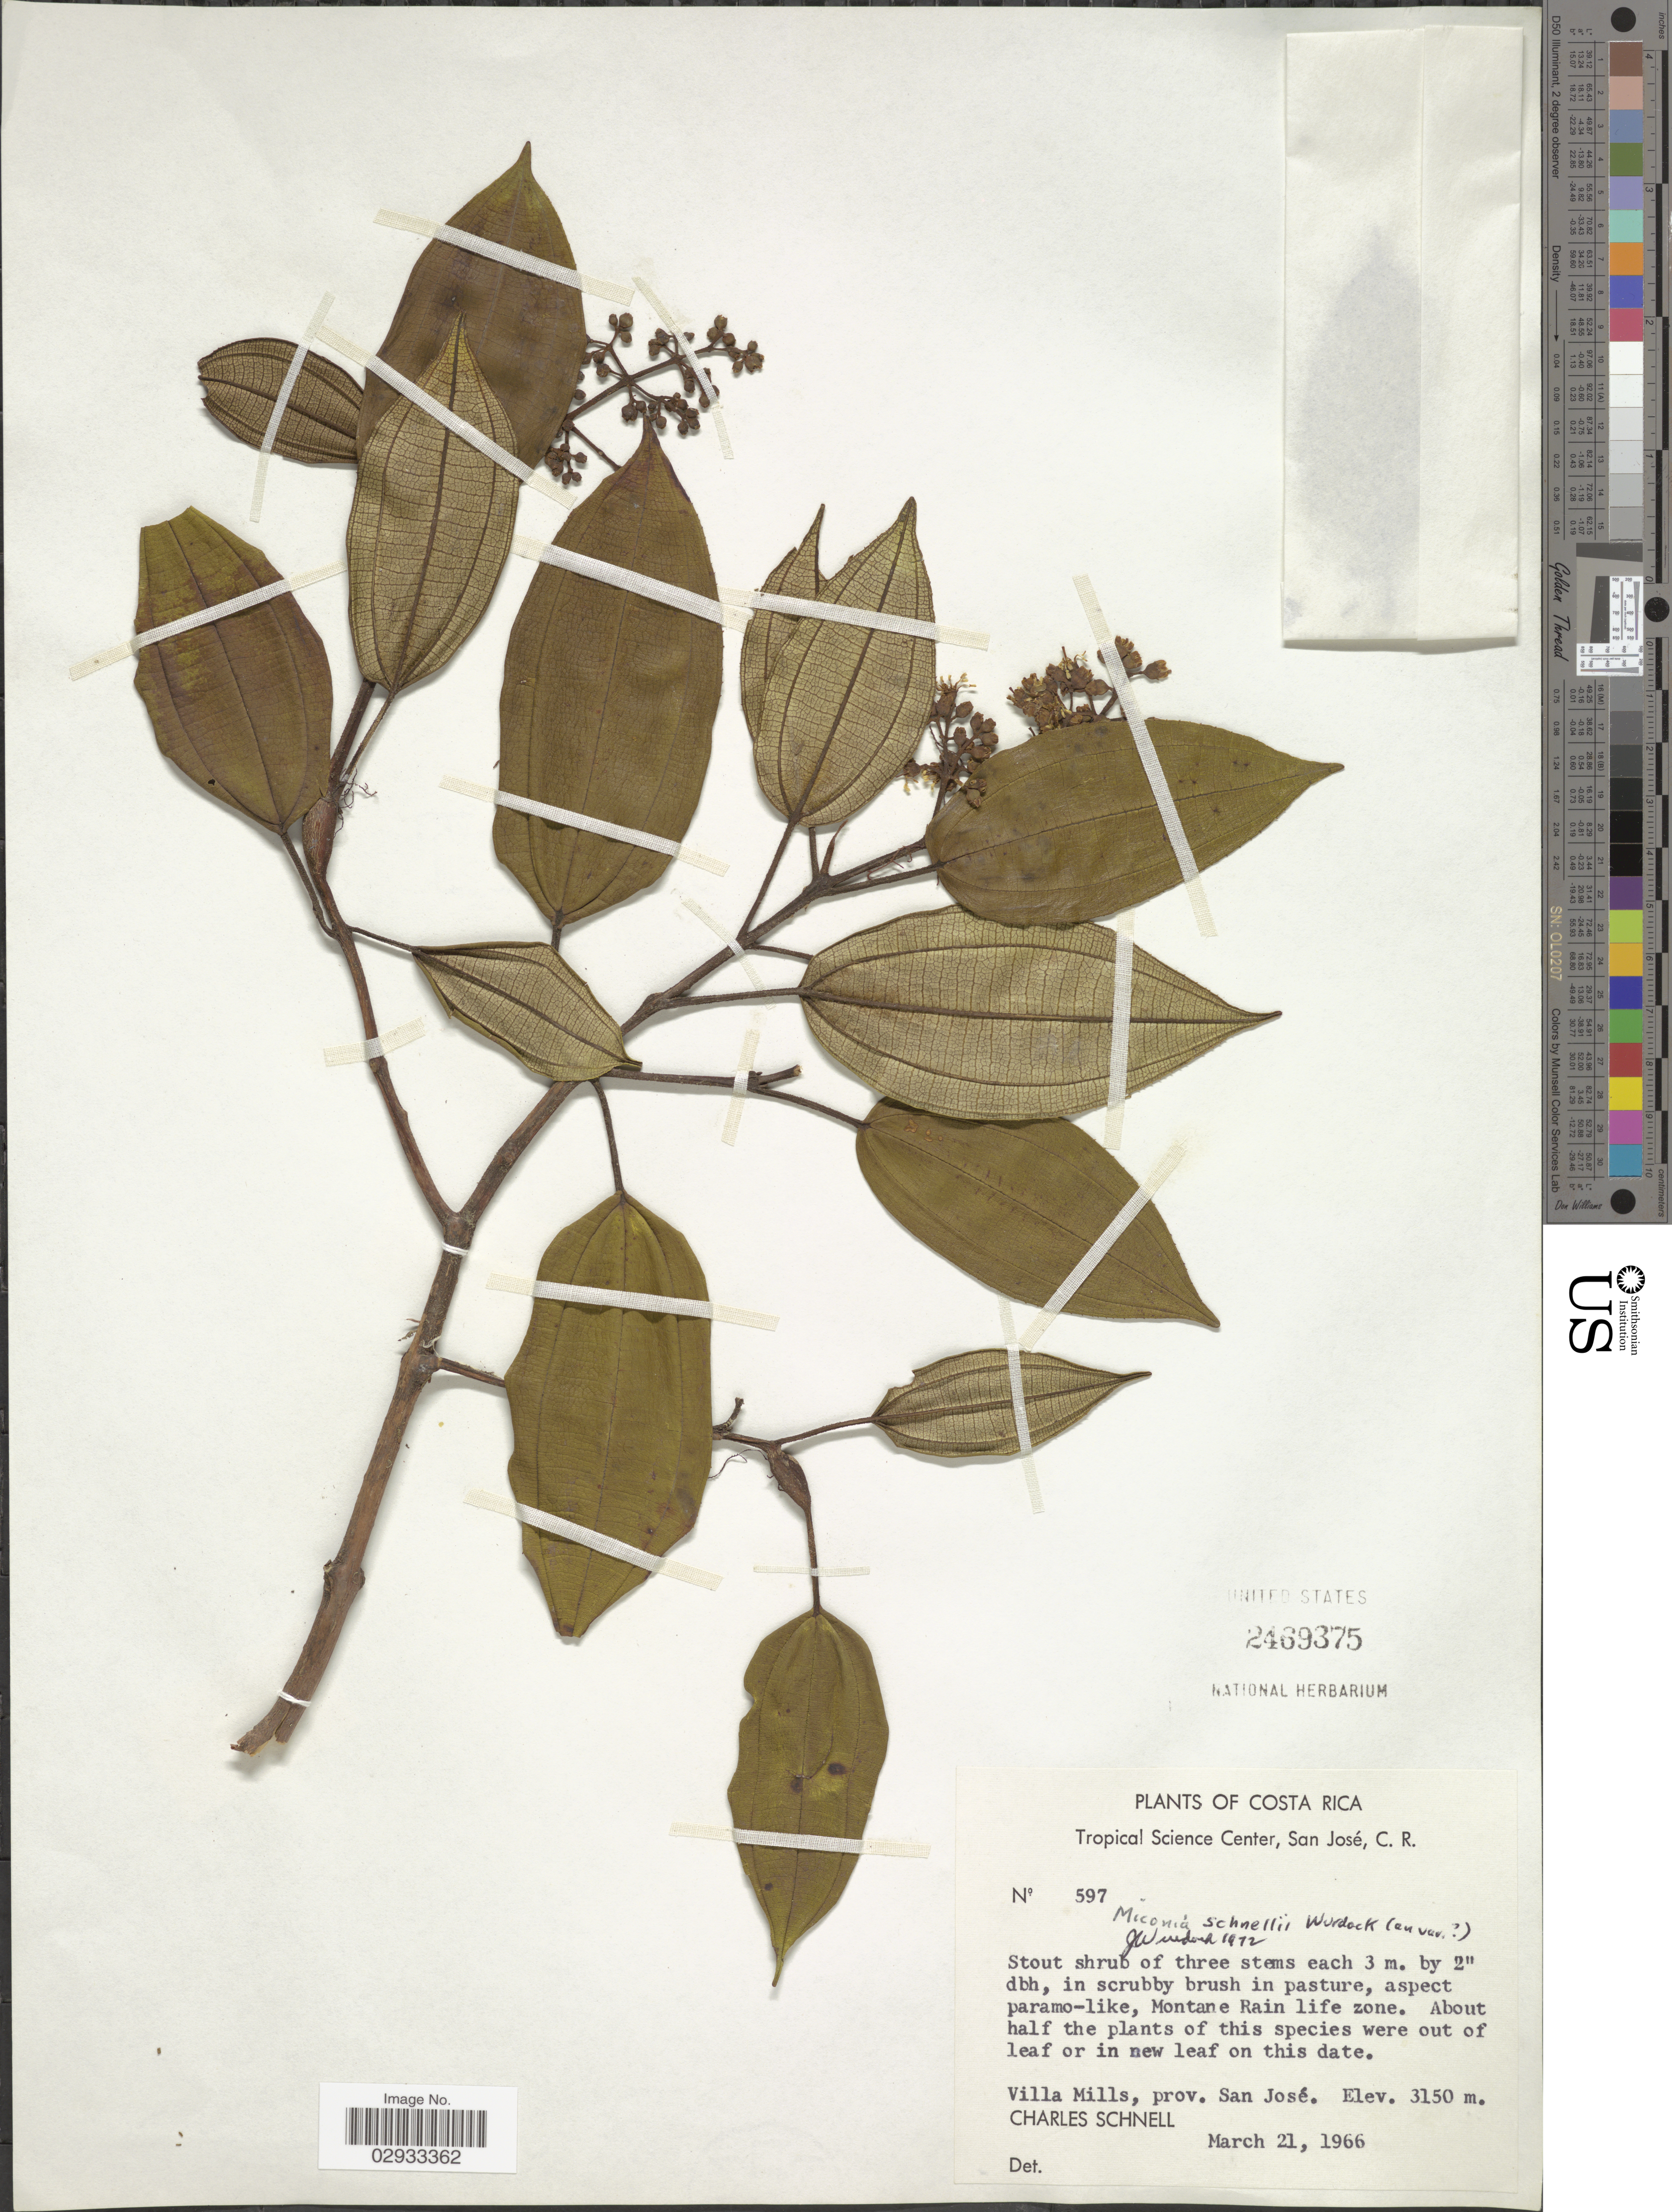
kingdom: Plantae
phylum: Tracheophyta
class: Magnoliopsida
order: Myrtales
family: Melastomataceae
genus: Miconia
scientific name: Miconia schnellii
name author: Wurdack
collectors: C. Schnell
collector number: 597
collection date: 1966-03-21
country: Costa Rica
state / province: San José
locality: Villa Mills.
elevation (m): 3150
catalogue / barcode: US 2469375